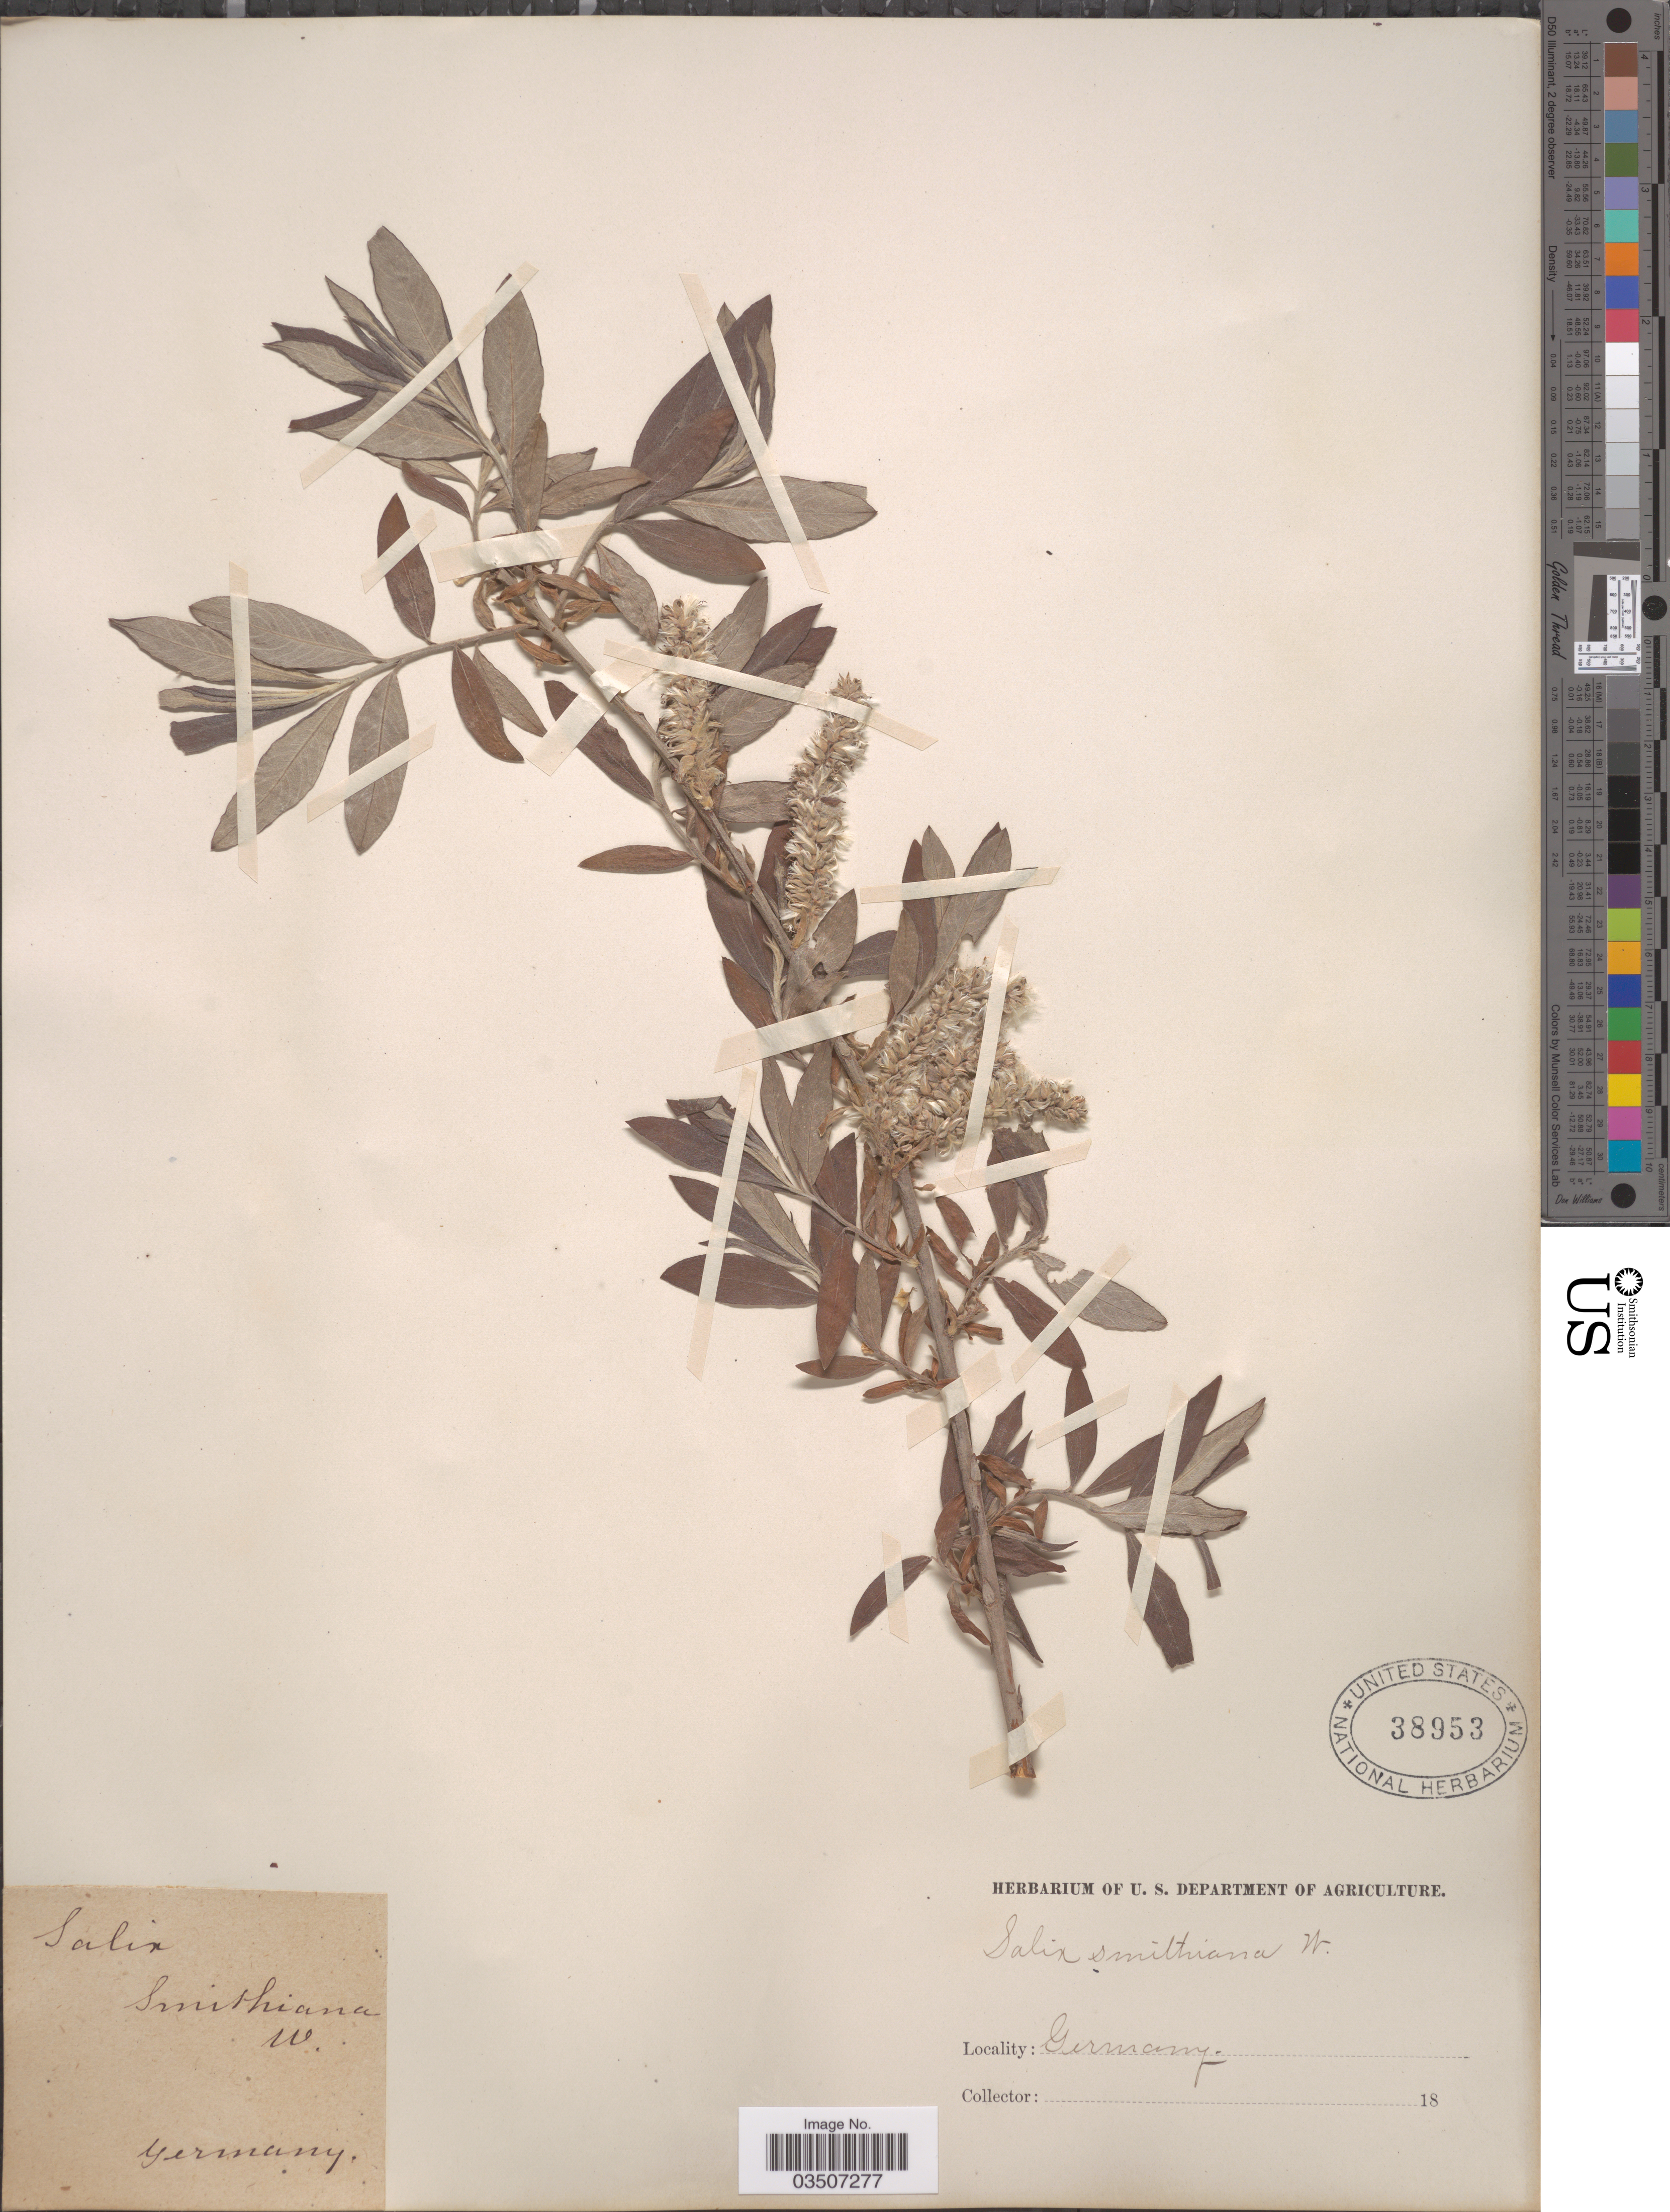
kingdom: Plantae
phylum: Tracheophyta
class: Magnoliopsida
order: Malpighiales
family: Salicaceae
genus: Salix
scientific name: Salix smithiana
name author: Willd.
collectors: ex herb. U. S. Department of Agriculture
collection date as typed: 18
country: Germany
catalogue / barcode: US 38953